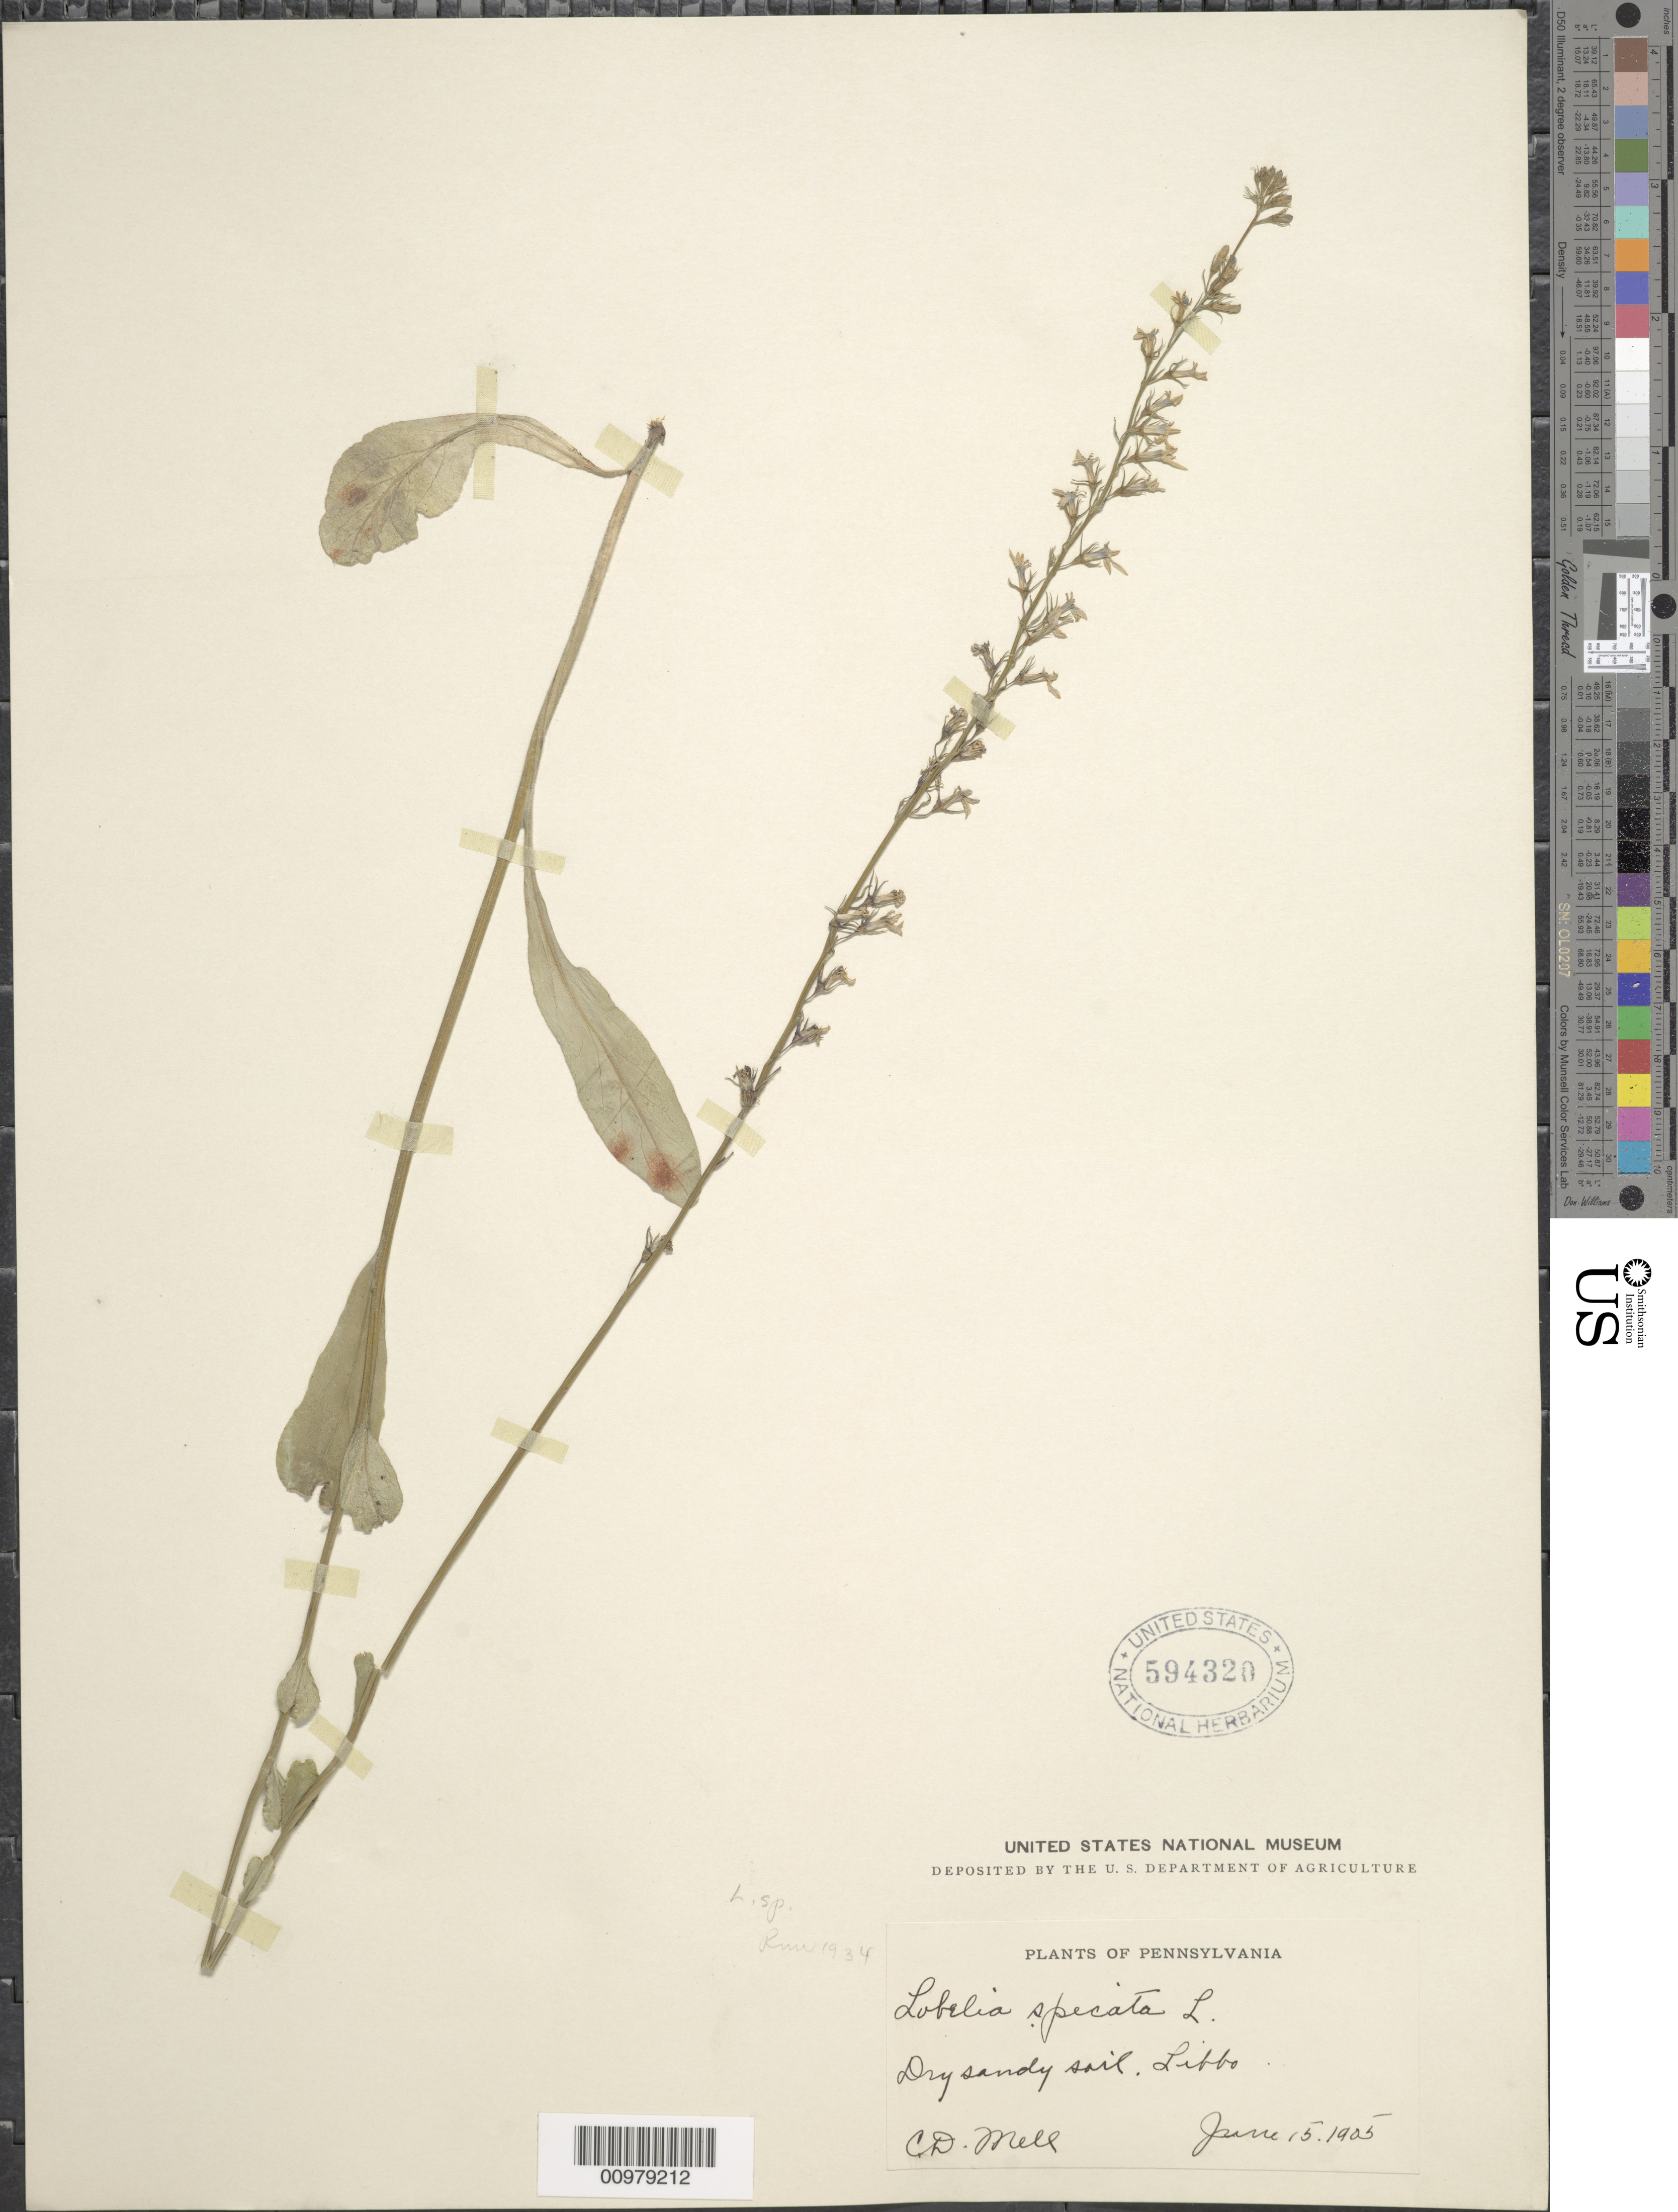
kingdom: Plantae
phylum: Tracheophyta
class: Magnoliopsida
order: Asterales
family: Campanulaceae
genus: Lobelia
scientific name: Lobelia spicata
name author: Lam.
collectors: C. D. Mell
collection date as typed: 15 Jun 1905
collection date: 1905-06-15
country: United States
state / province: Pennsylvania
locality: Libbo.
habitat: dry sandy soil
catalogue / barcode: US 594320